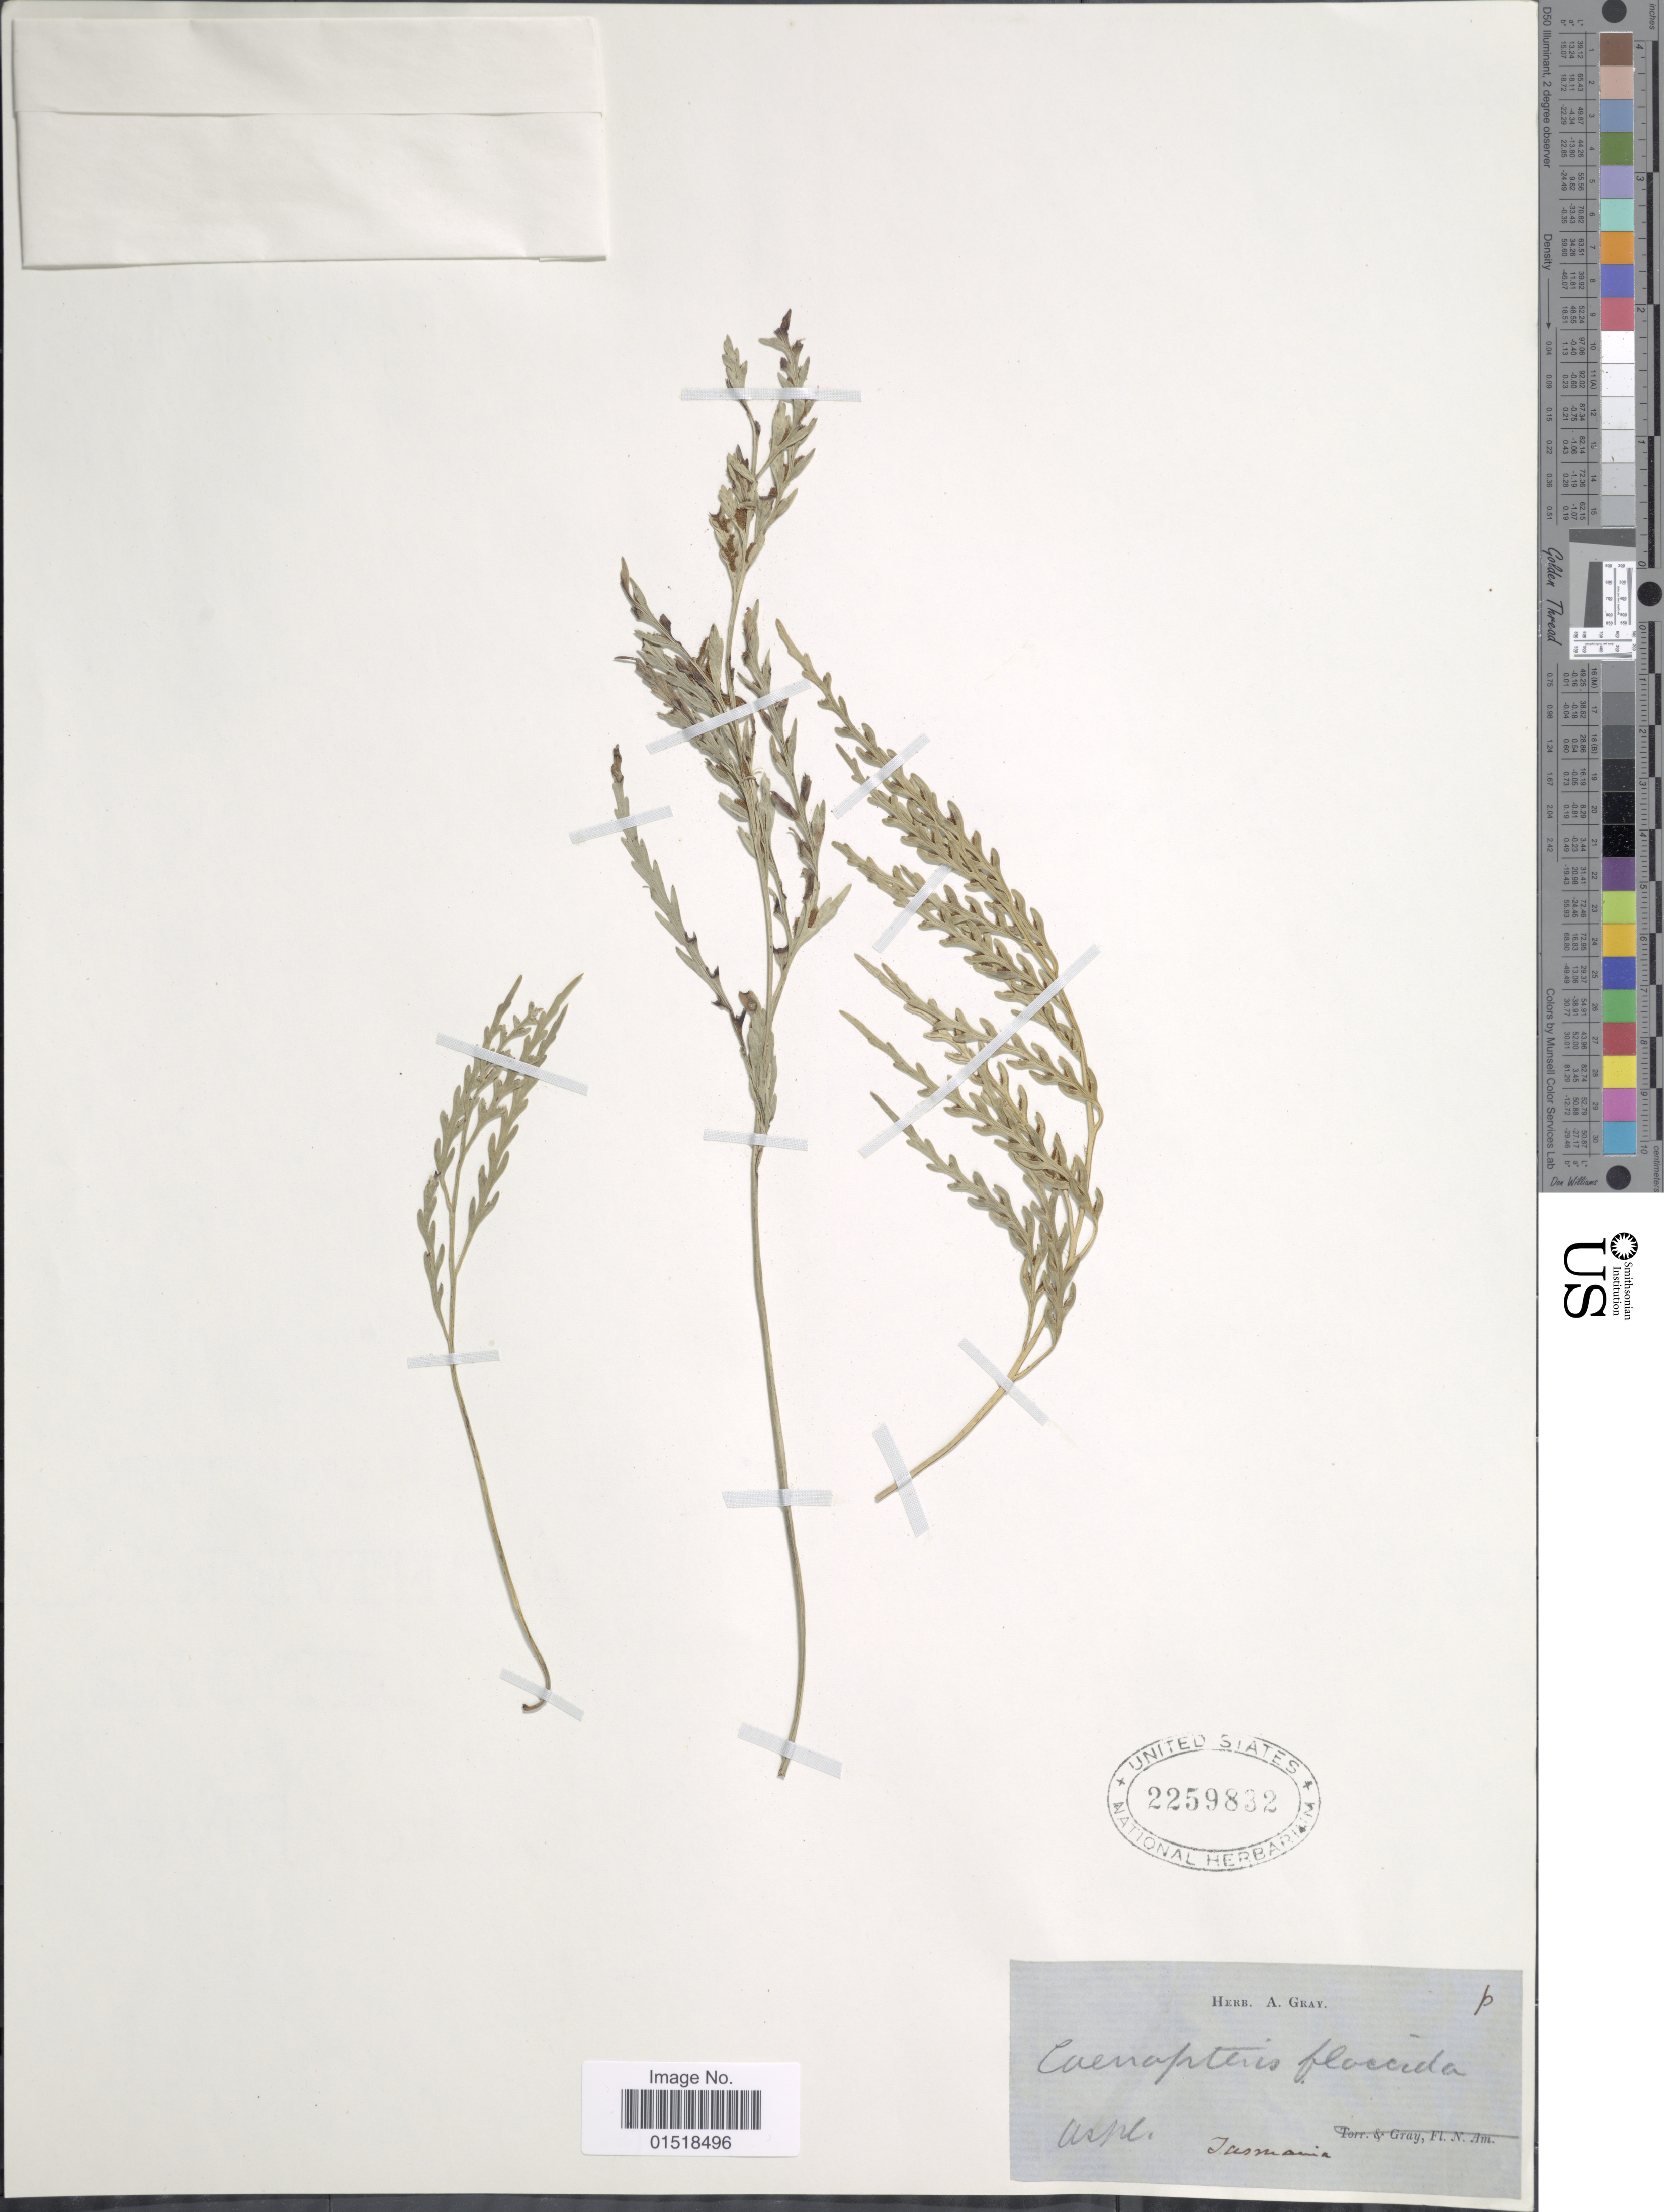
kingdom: Plantae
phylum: Tracheophyta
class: Polypodiopsida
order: Polypodiales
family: Aspleniaceae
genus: Asplenium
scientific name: Asplenium flaccidum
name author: Bonap.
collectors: ex herb. Gray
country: Australia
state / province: Tasmania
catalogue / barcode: US 2259832